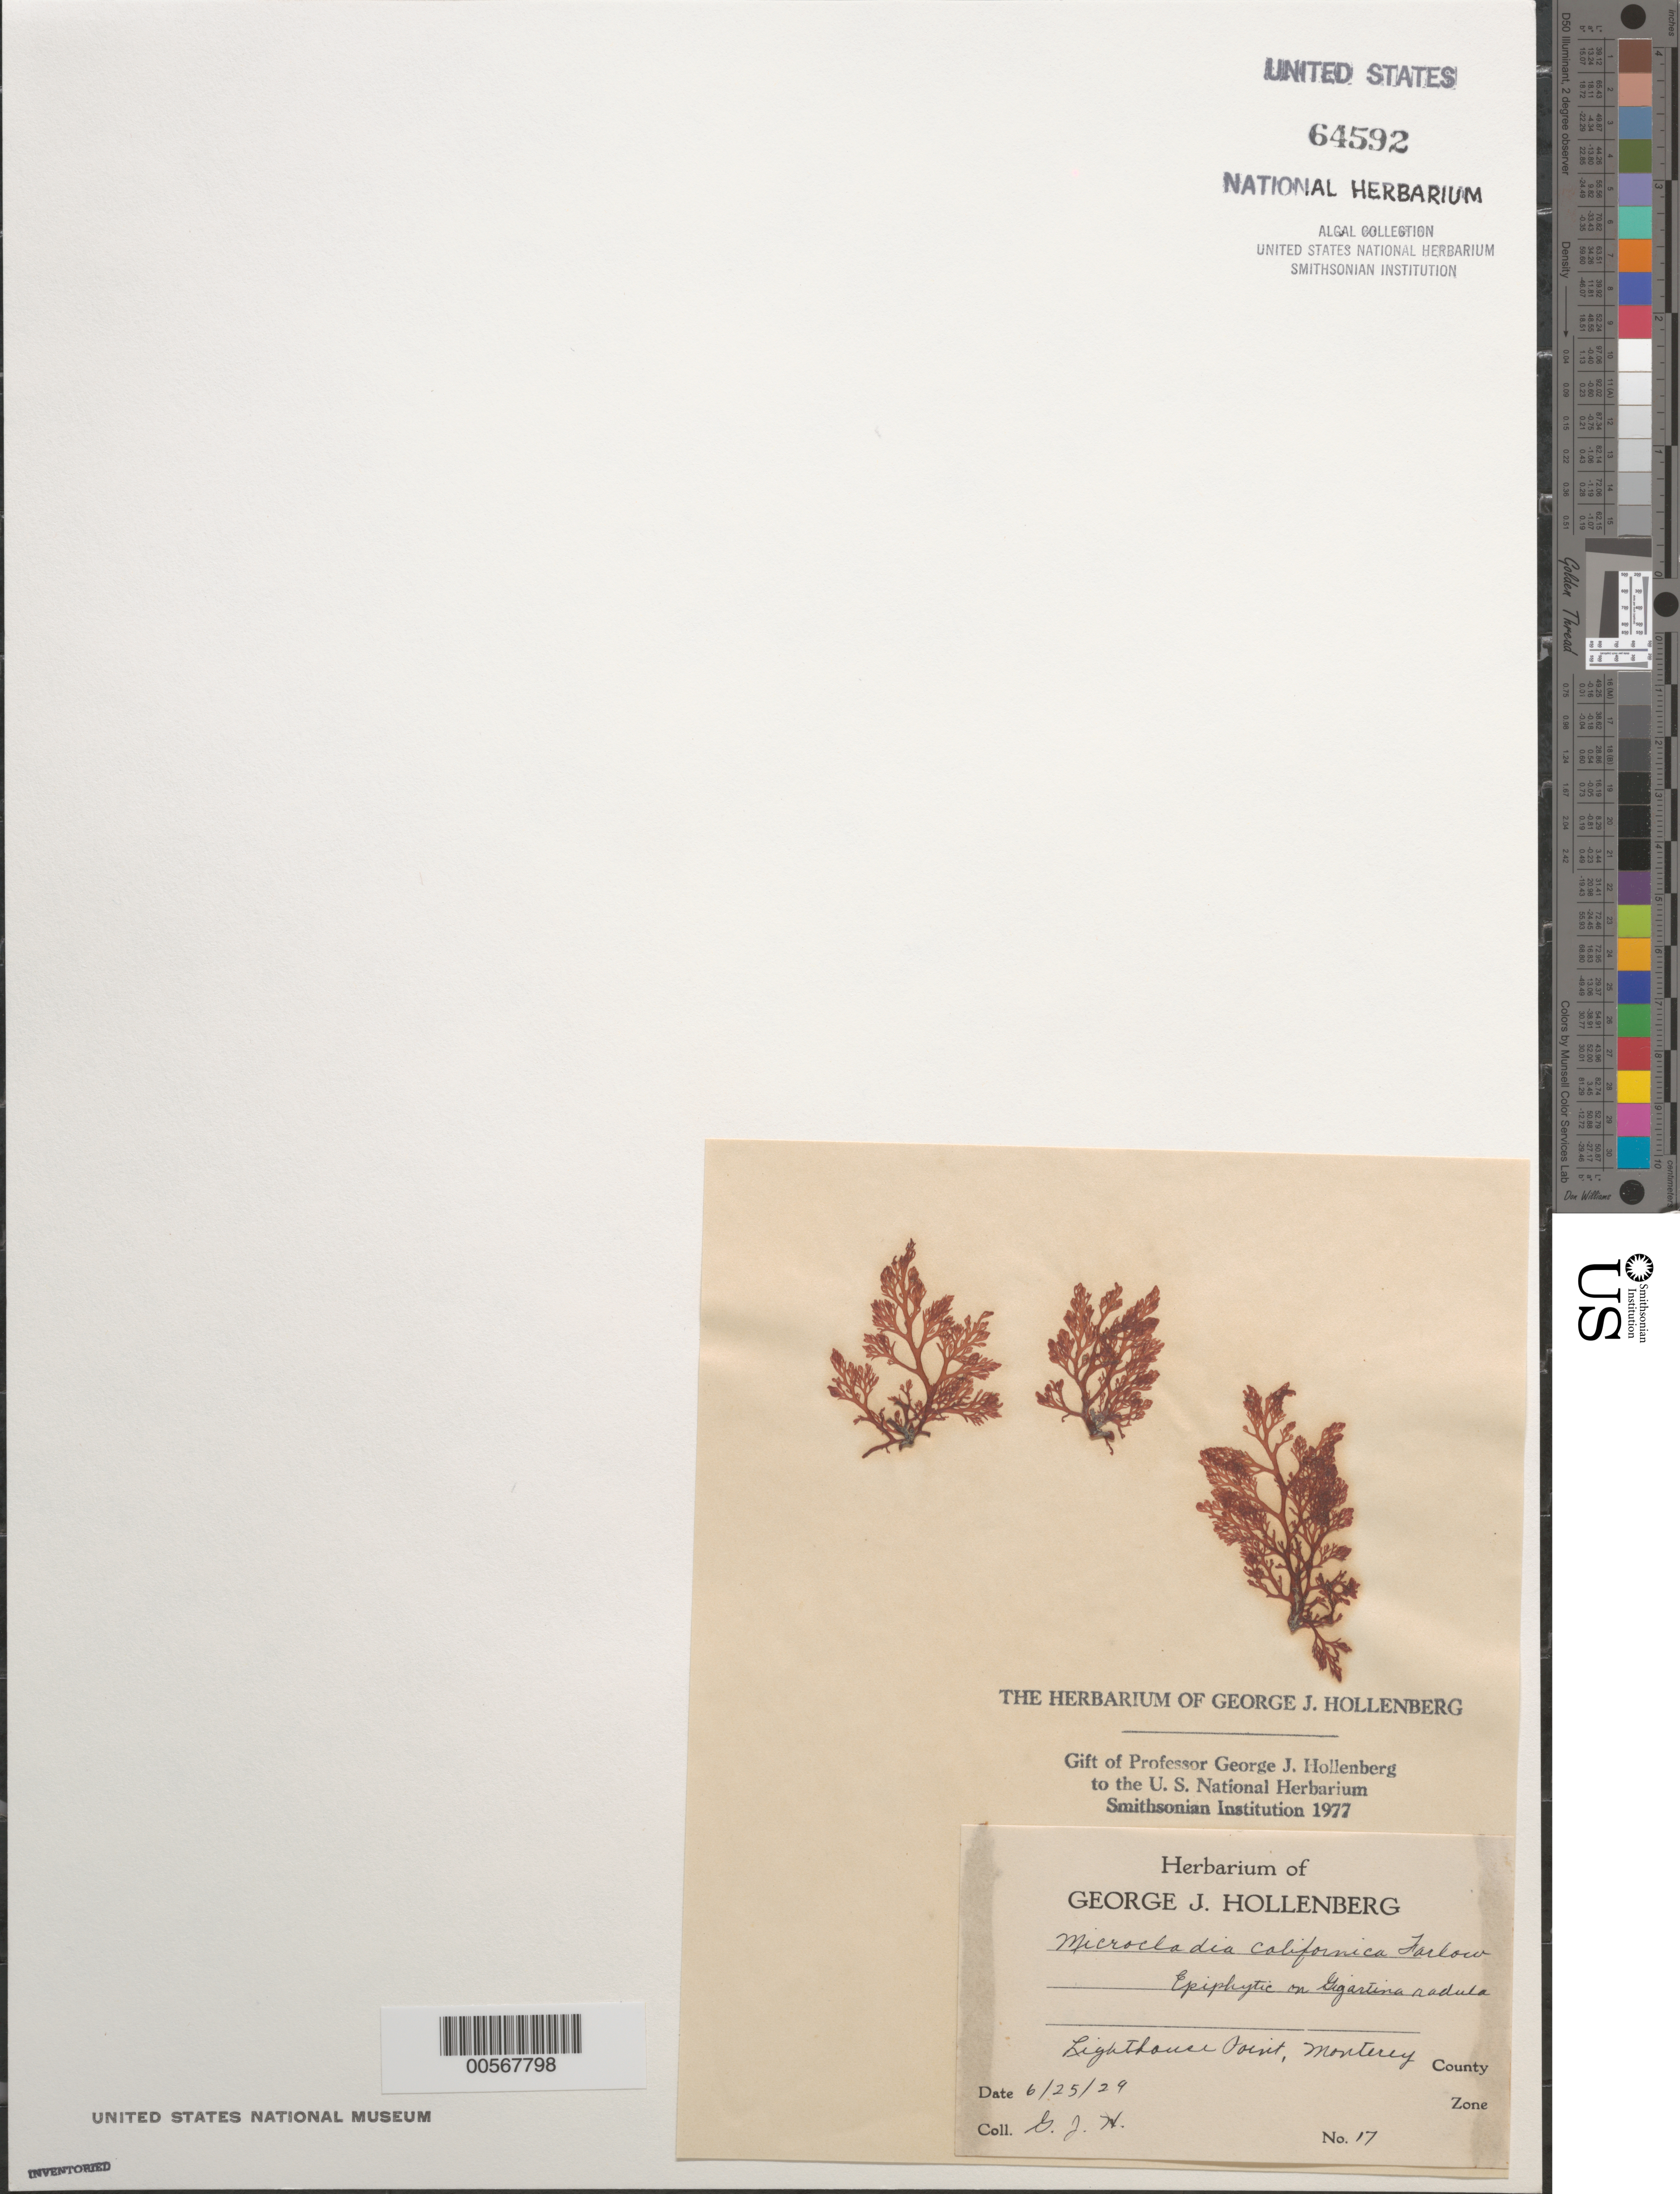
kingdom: Plantae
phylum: Rhodophyta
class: Florideophyceae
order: Ceramiales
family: Ceramiaceae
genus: Campylaephora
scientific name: Campylaephora californica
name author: (Farl.) T.O. Cho in T.O. Cho et al.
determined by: Algae name updating Project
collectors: G. Hollenberg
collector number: GJH 17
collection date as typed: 25 Jun 1929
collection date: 1929-06-25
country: United States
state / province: California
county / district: Monterey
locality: Lighthouse Point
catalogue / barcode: US 64592